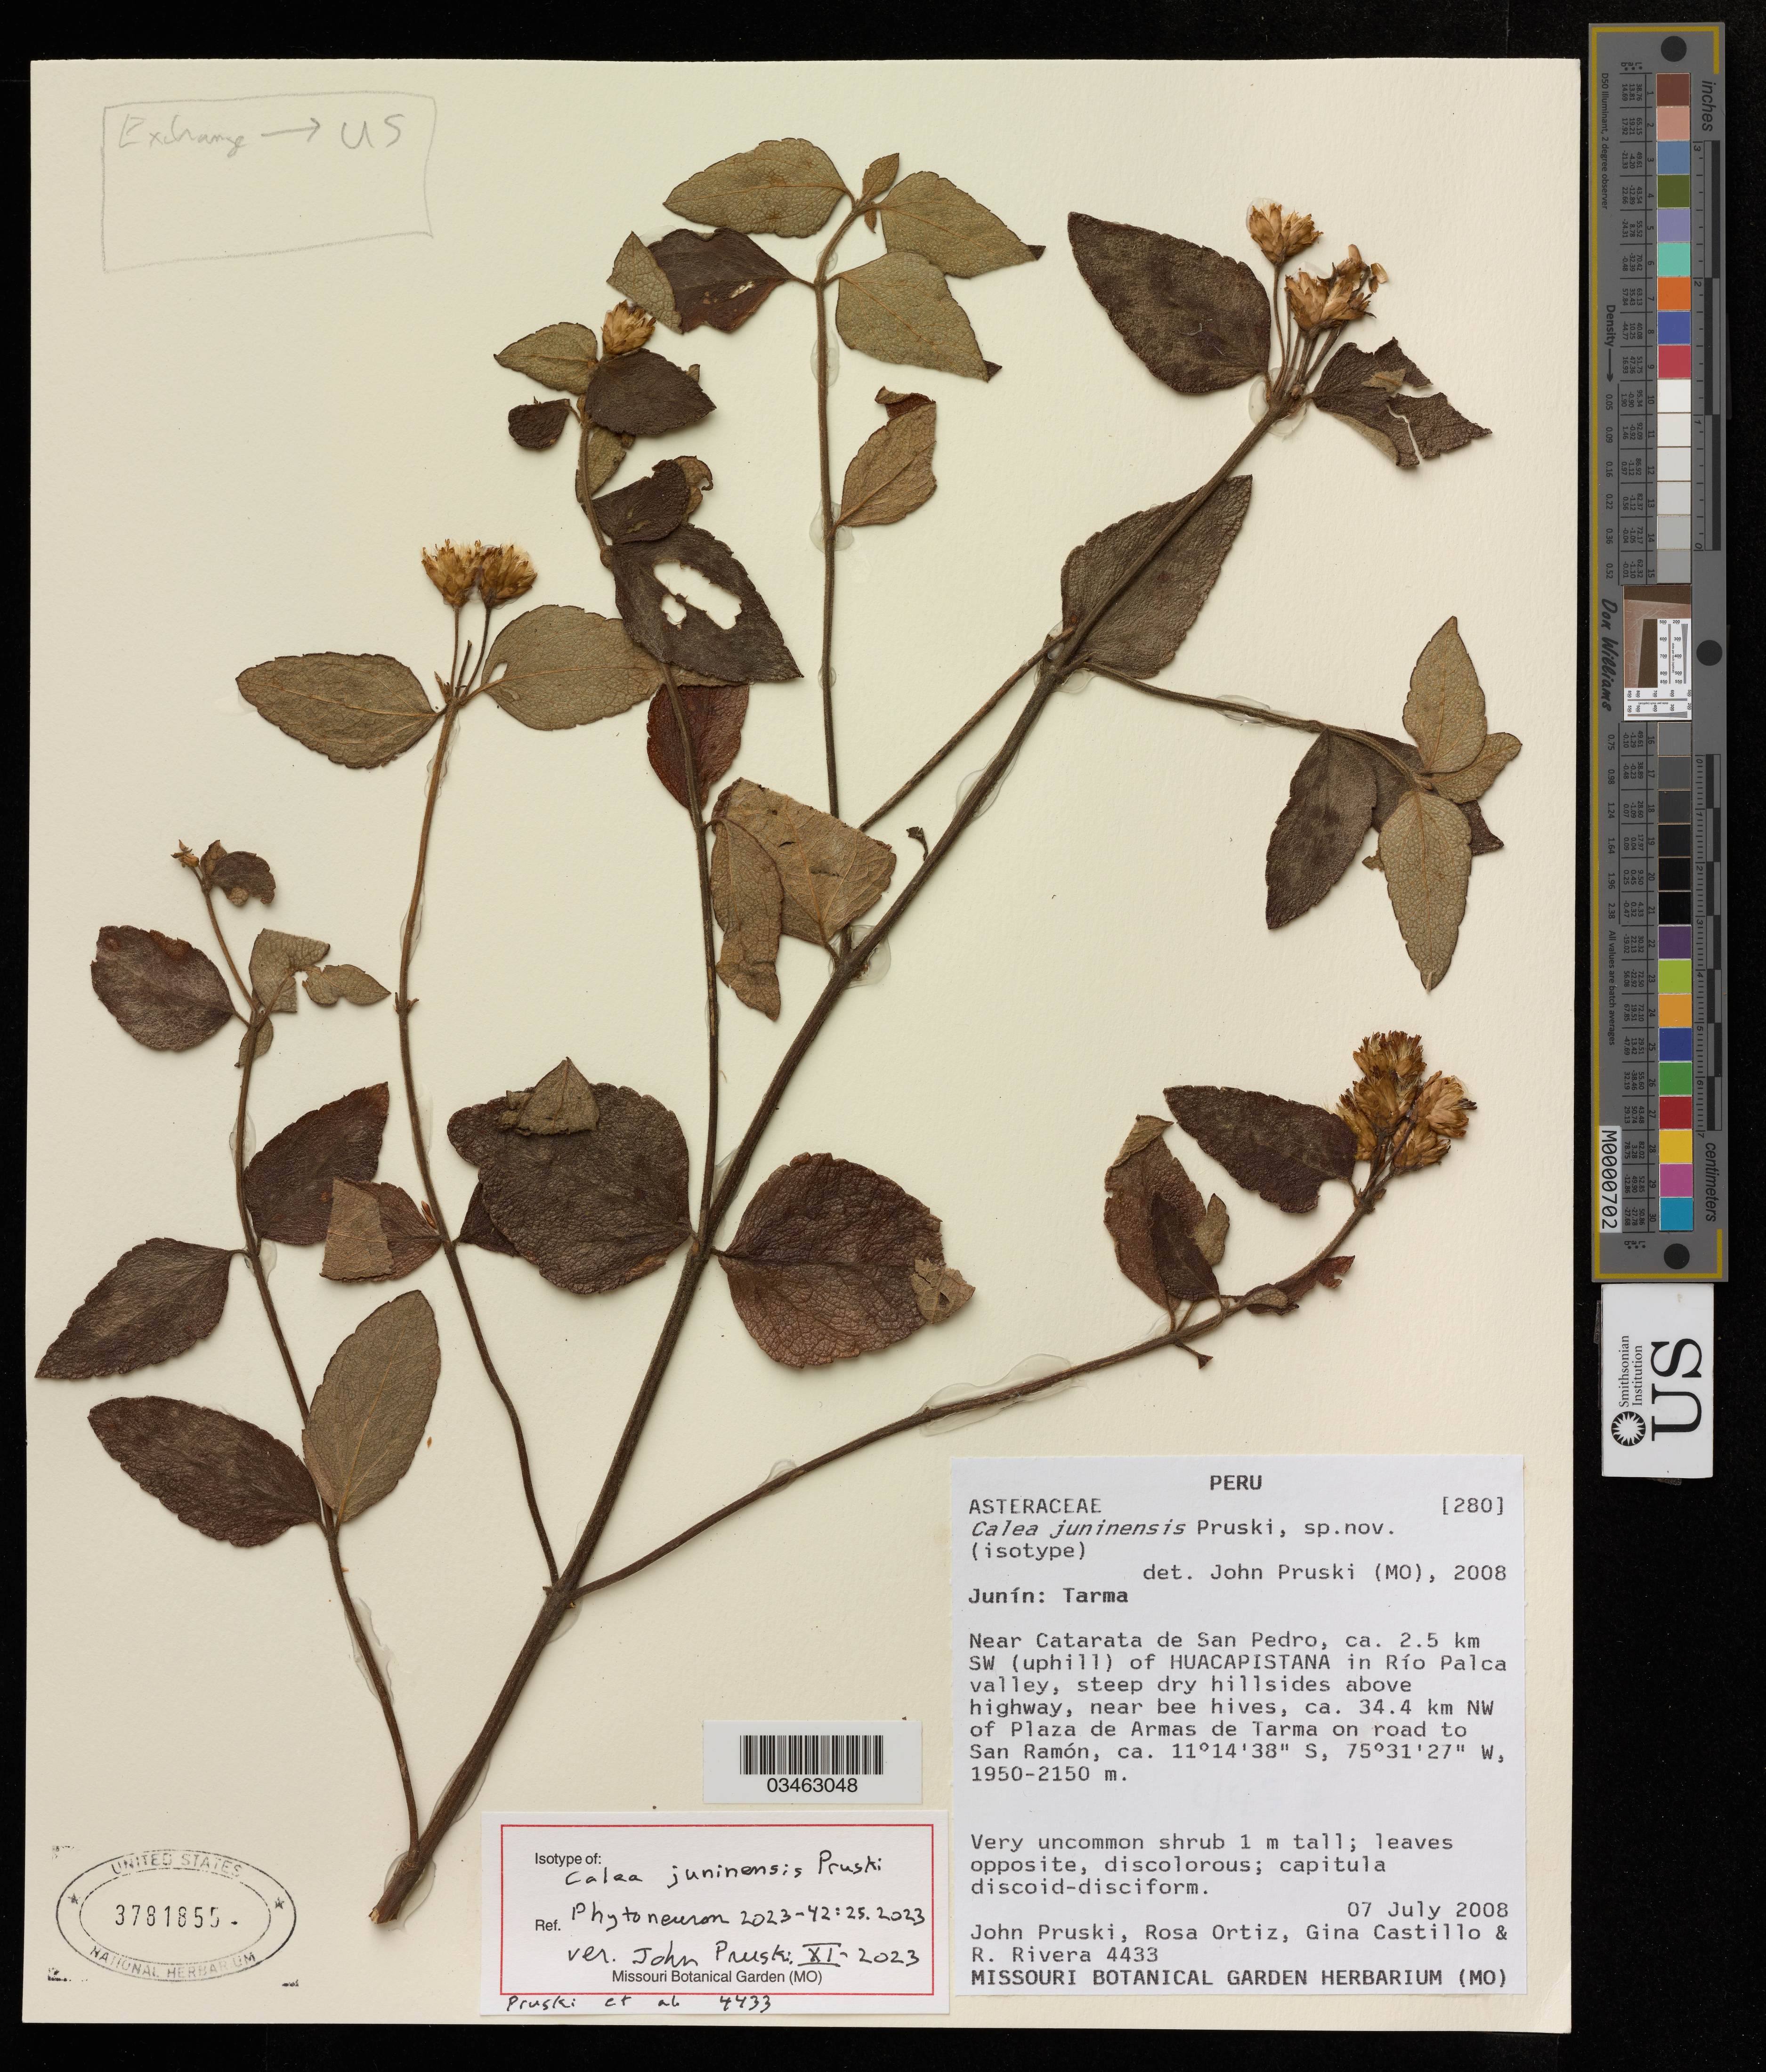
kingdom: Plantae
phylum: Tracheophyta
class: Magnoliopsida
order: Asterales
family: Asteraceae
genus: Calea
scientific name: Calea juninensis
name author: Pruski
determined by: Pruski, J. F.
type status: Isotype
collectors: J. F. Pruski, R. del C. Ortiz, G. Castillo & R. Rivera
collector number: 4433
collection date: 2008-07-07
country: Peru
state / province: Junín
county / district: Tarma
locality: Near Catarata de San Pedro, ca. 2.5 km SW (uphill) of Huacapistana in Rio Palca valley, steep dry hillsides above highway, near bee hives, ca. 34.4 km NW of Plaza de Armas de Tarma on road to San Ramon.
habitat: Very uncommon shrub 1 m tall; leaves opposite, discolorous; capitula discoid- disciform.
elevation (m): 1950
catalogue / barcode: US 3781855